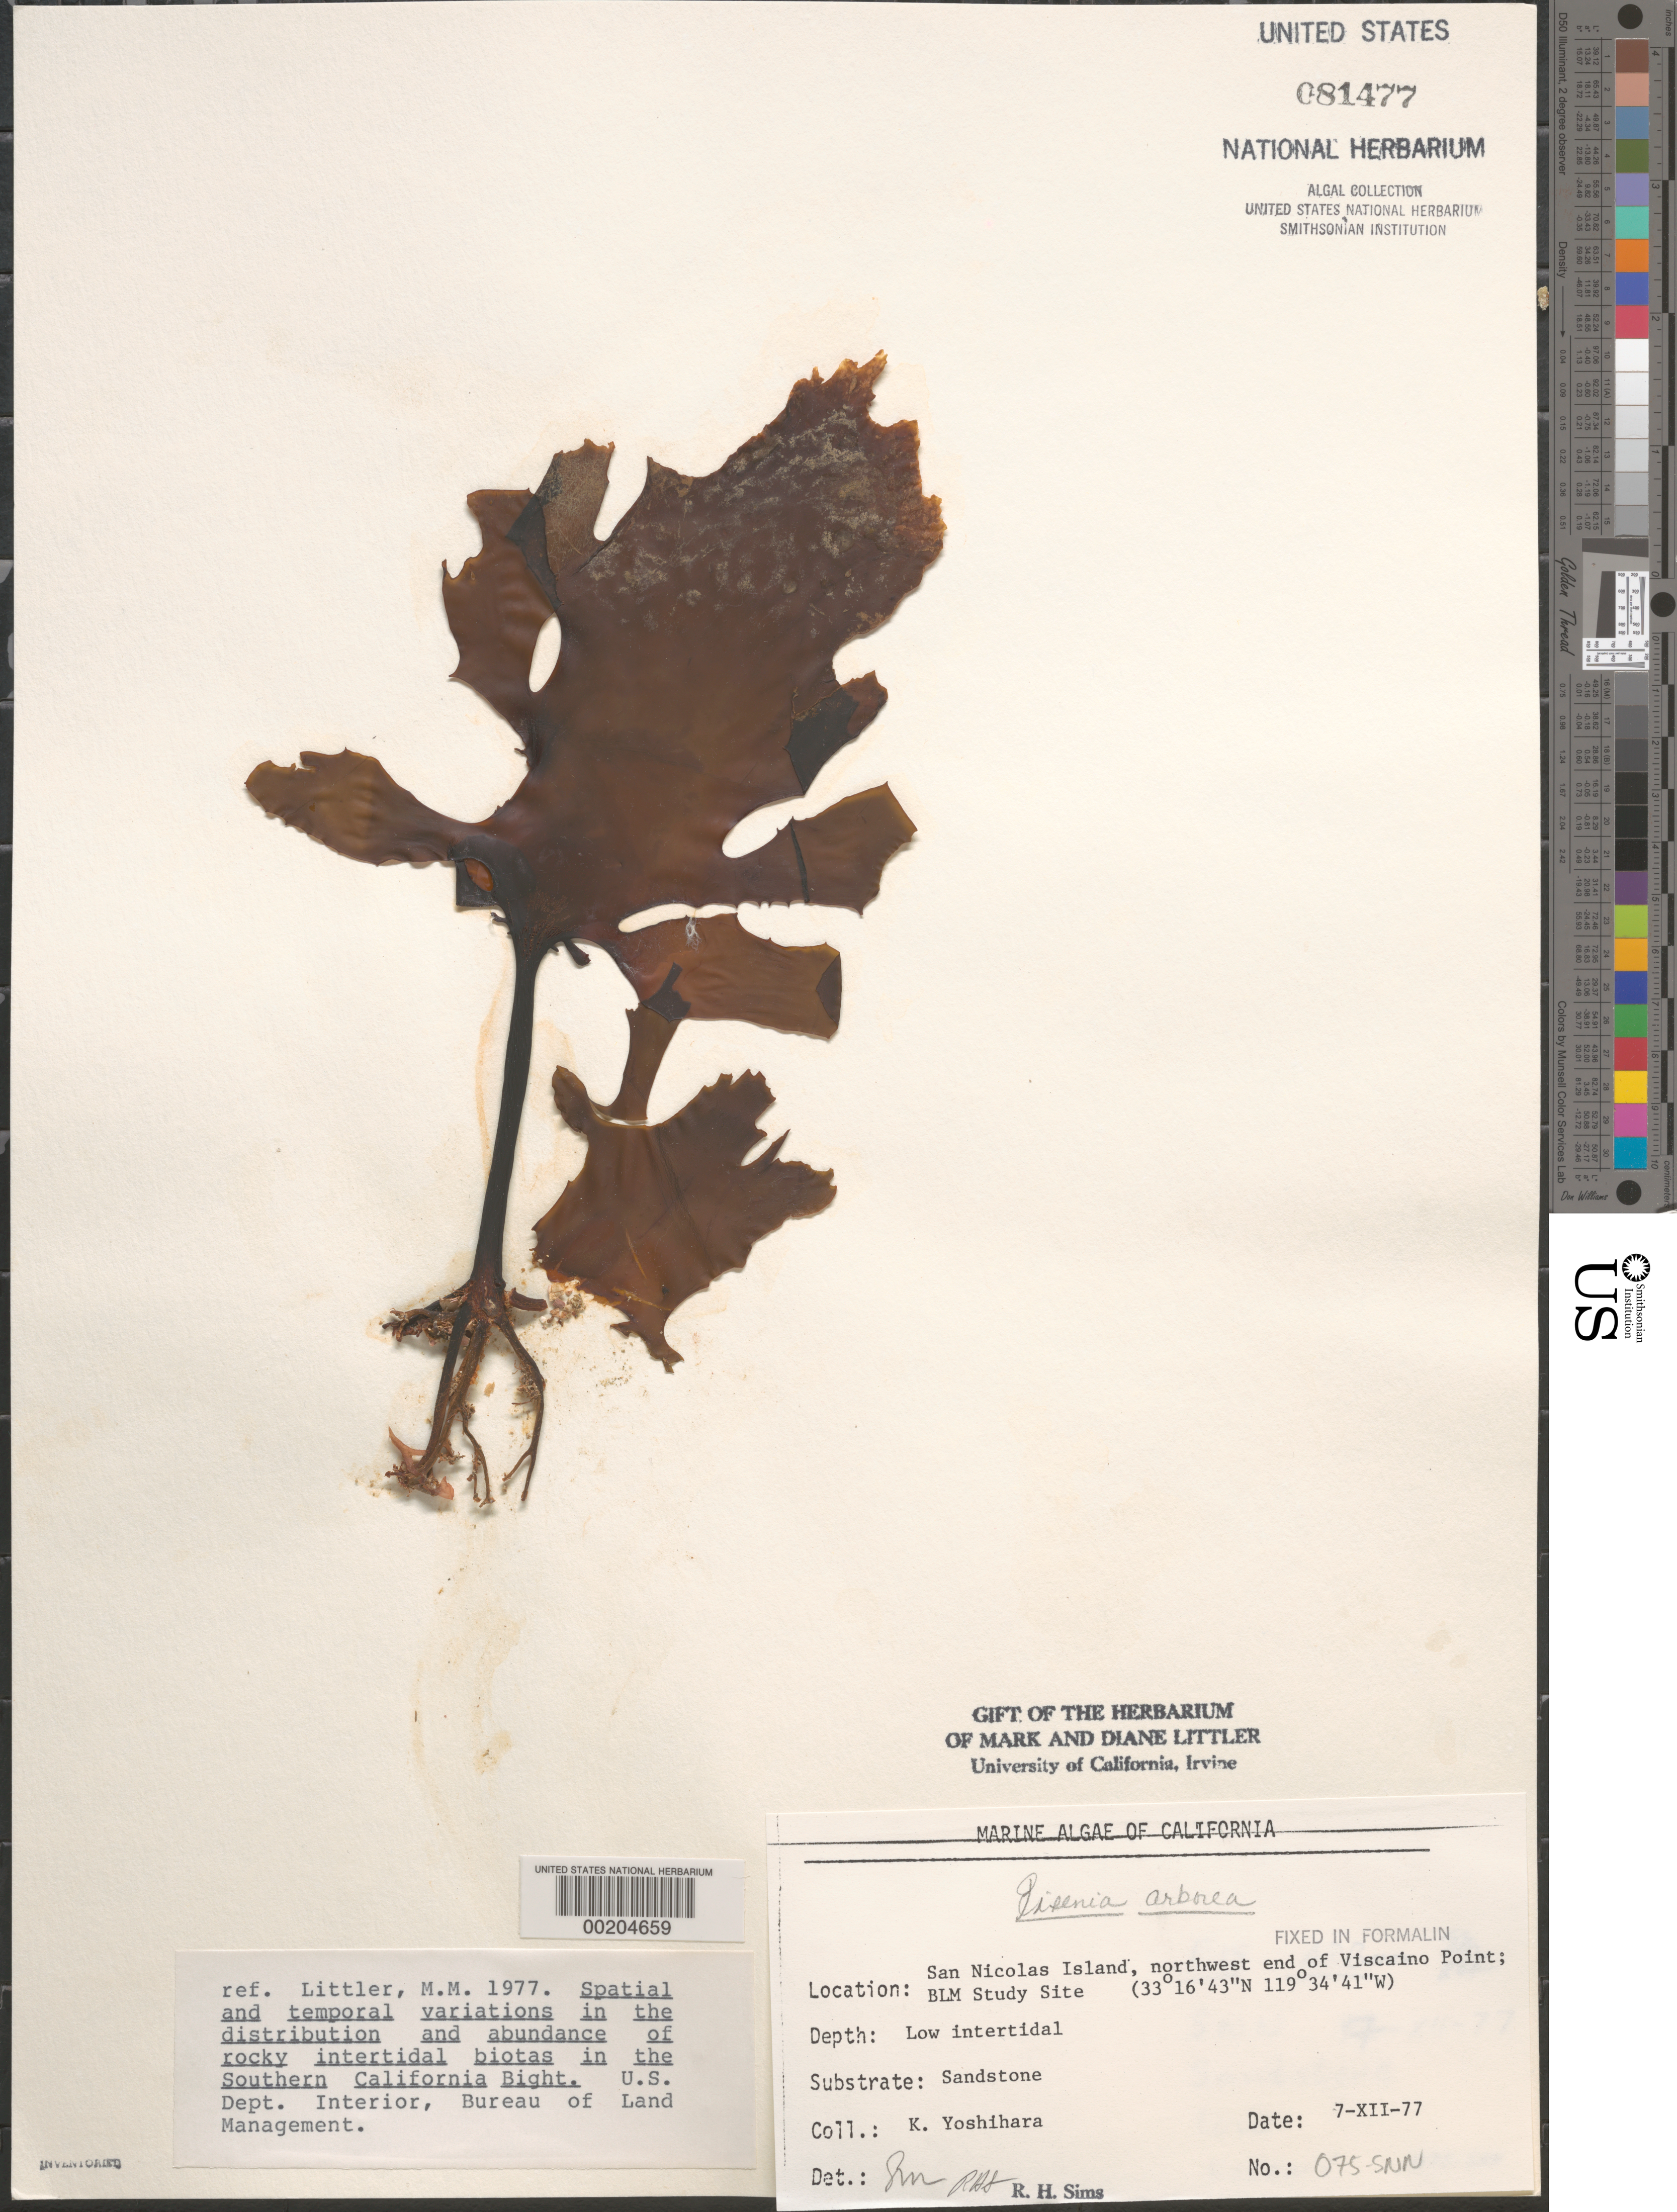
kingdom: Chromista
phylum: Ochrophyta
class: Phaeophyceae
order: Laminariales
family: Lessoniaceae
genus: Eisenia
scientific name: Eisenia arborea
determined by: Sims, Robert H.; Murray, S. N.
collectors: K. Yoshihara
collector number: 075-snn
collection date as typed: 07 Dec 1977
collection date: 1977-12-07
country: United States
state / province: California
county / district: Ventura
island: San Nicolas Island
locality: Northwest end of Vizcaino Point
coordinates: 33 16'43"N, 119 16'41"W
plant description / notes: BLM-SOCALBIGHT Rocky Intertidal Survey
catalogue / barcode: US 81477